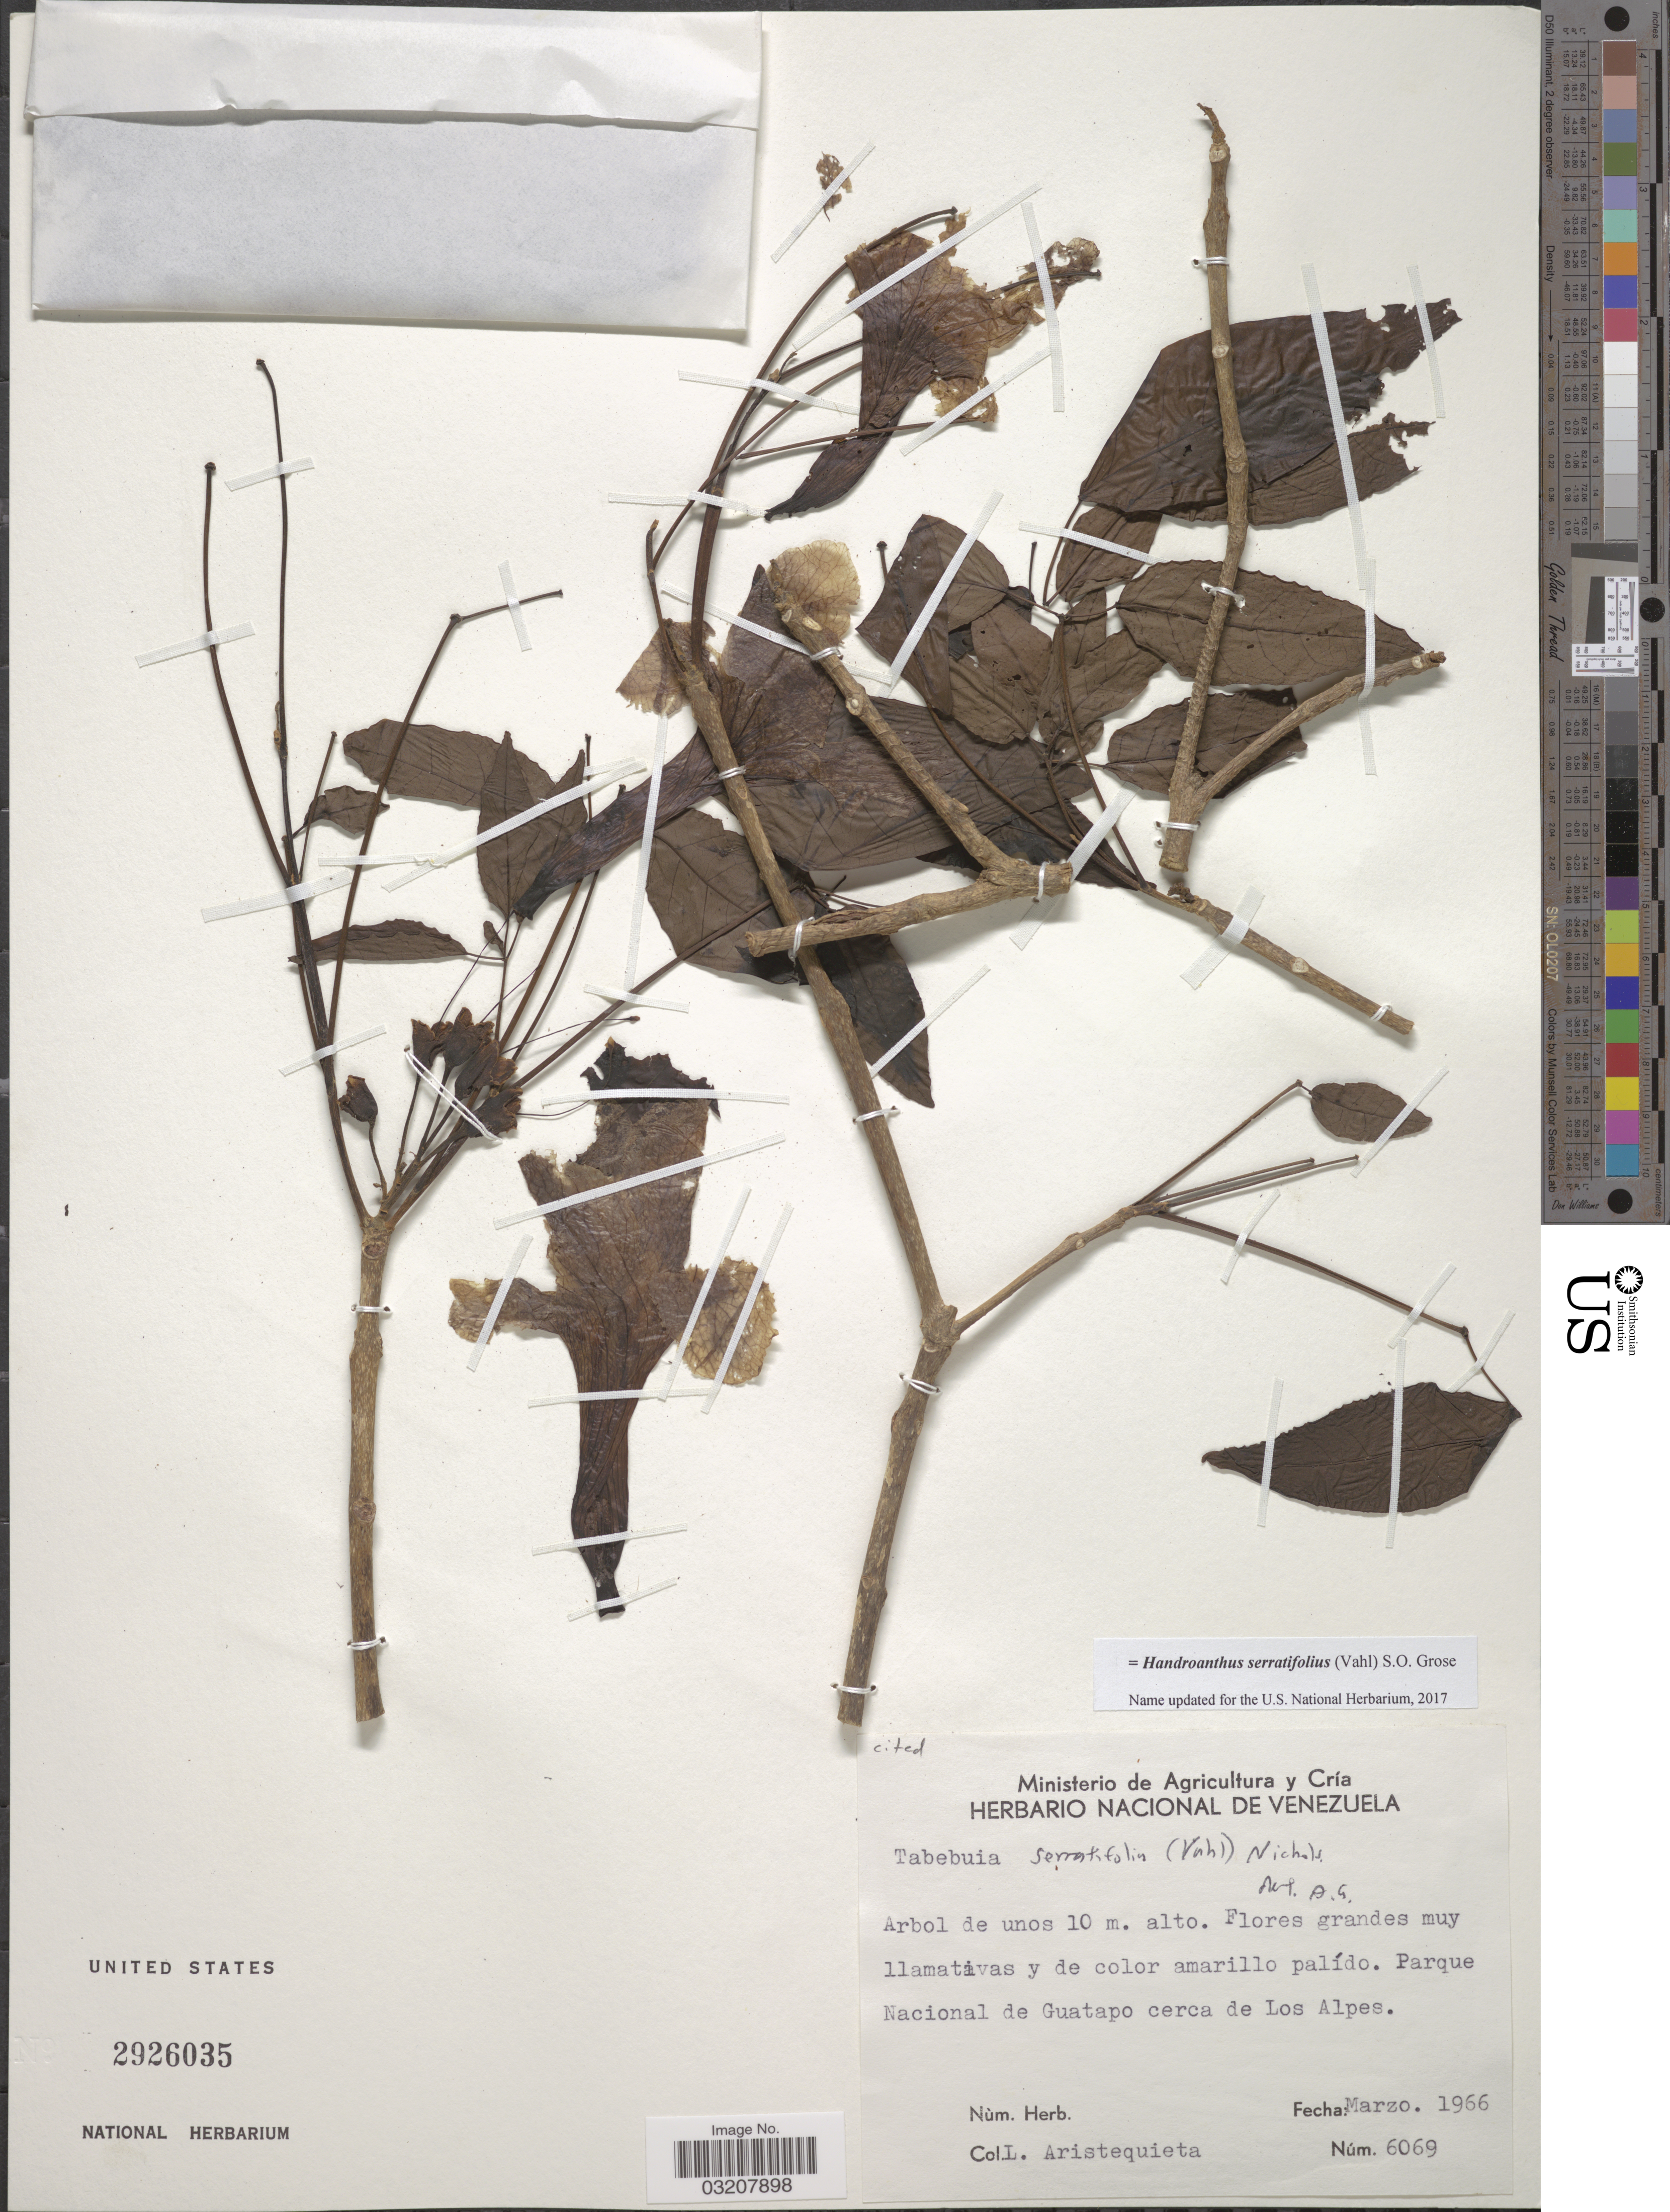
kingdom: Plantae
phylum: Tracheophyta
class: Magnoliopsida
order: Lamiales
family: Bignoniaceae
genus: Handroanthus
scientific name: Handroanthus serratifolius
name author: (Vahl) S.O. Grose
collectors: L. Aristeguieta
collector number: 6069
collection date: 1966-03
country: Venezuela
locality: Parque Nacional de Guatapo cerca de Los Alpes.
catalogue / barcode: US 2926035